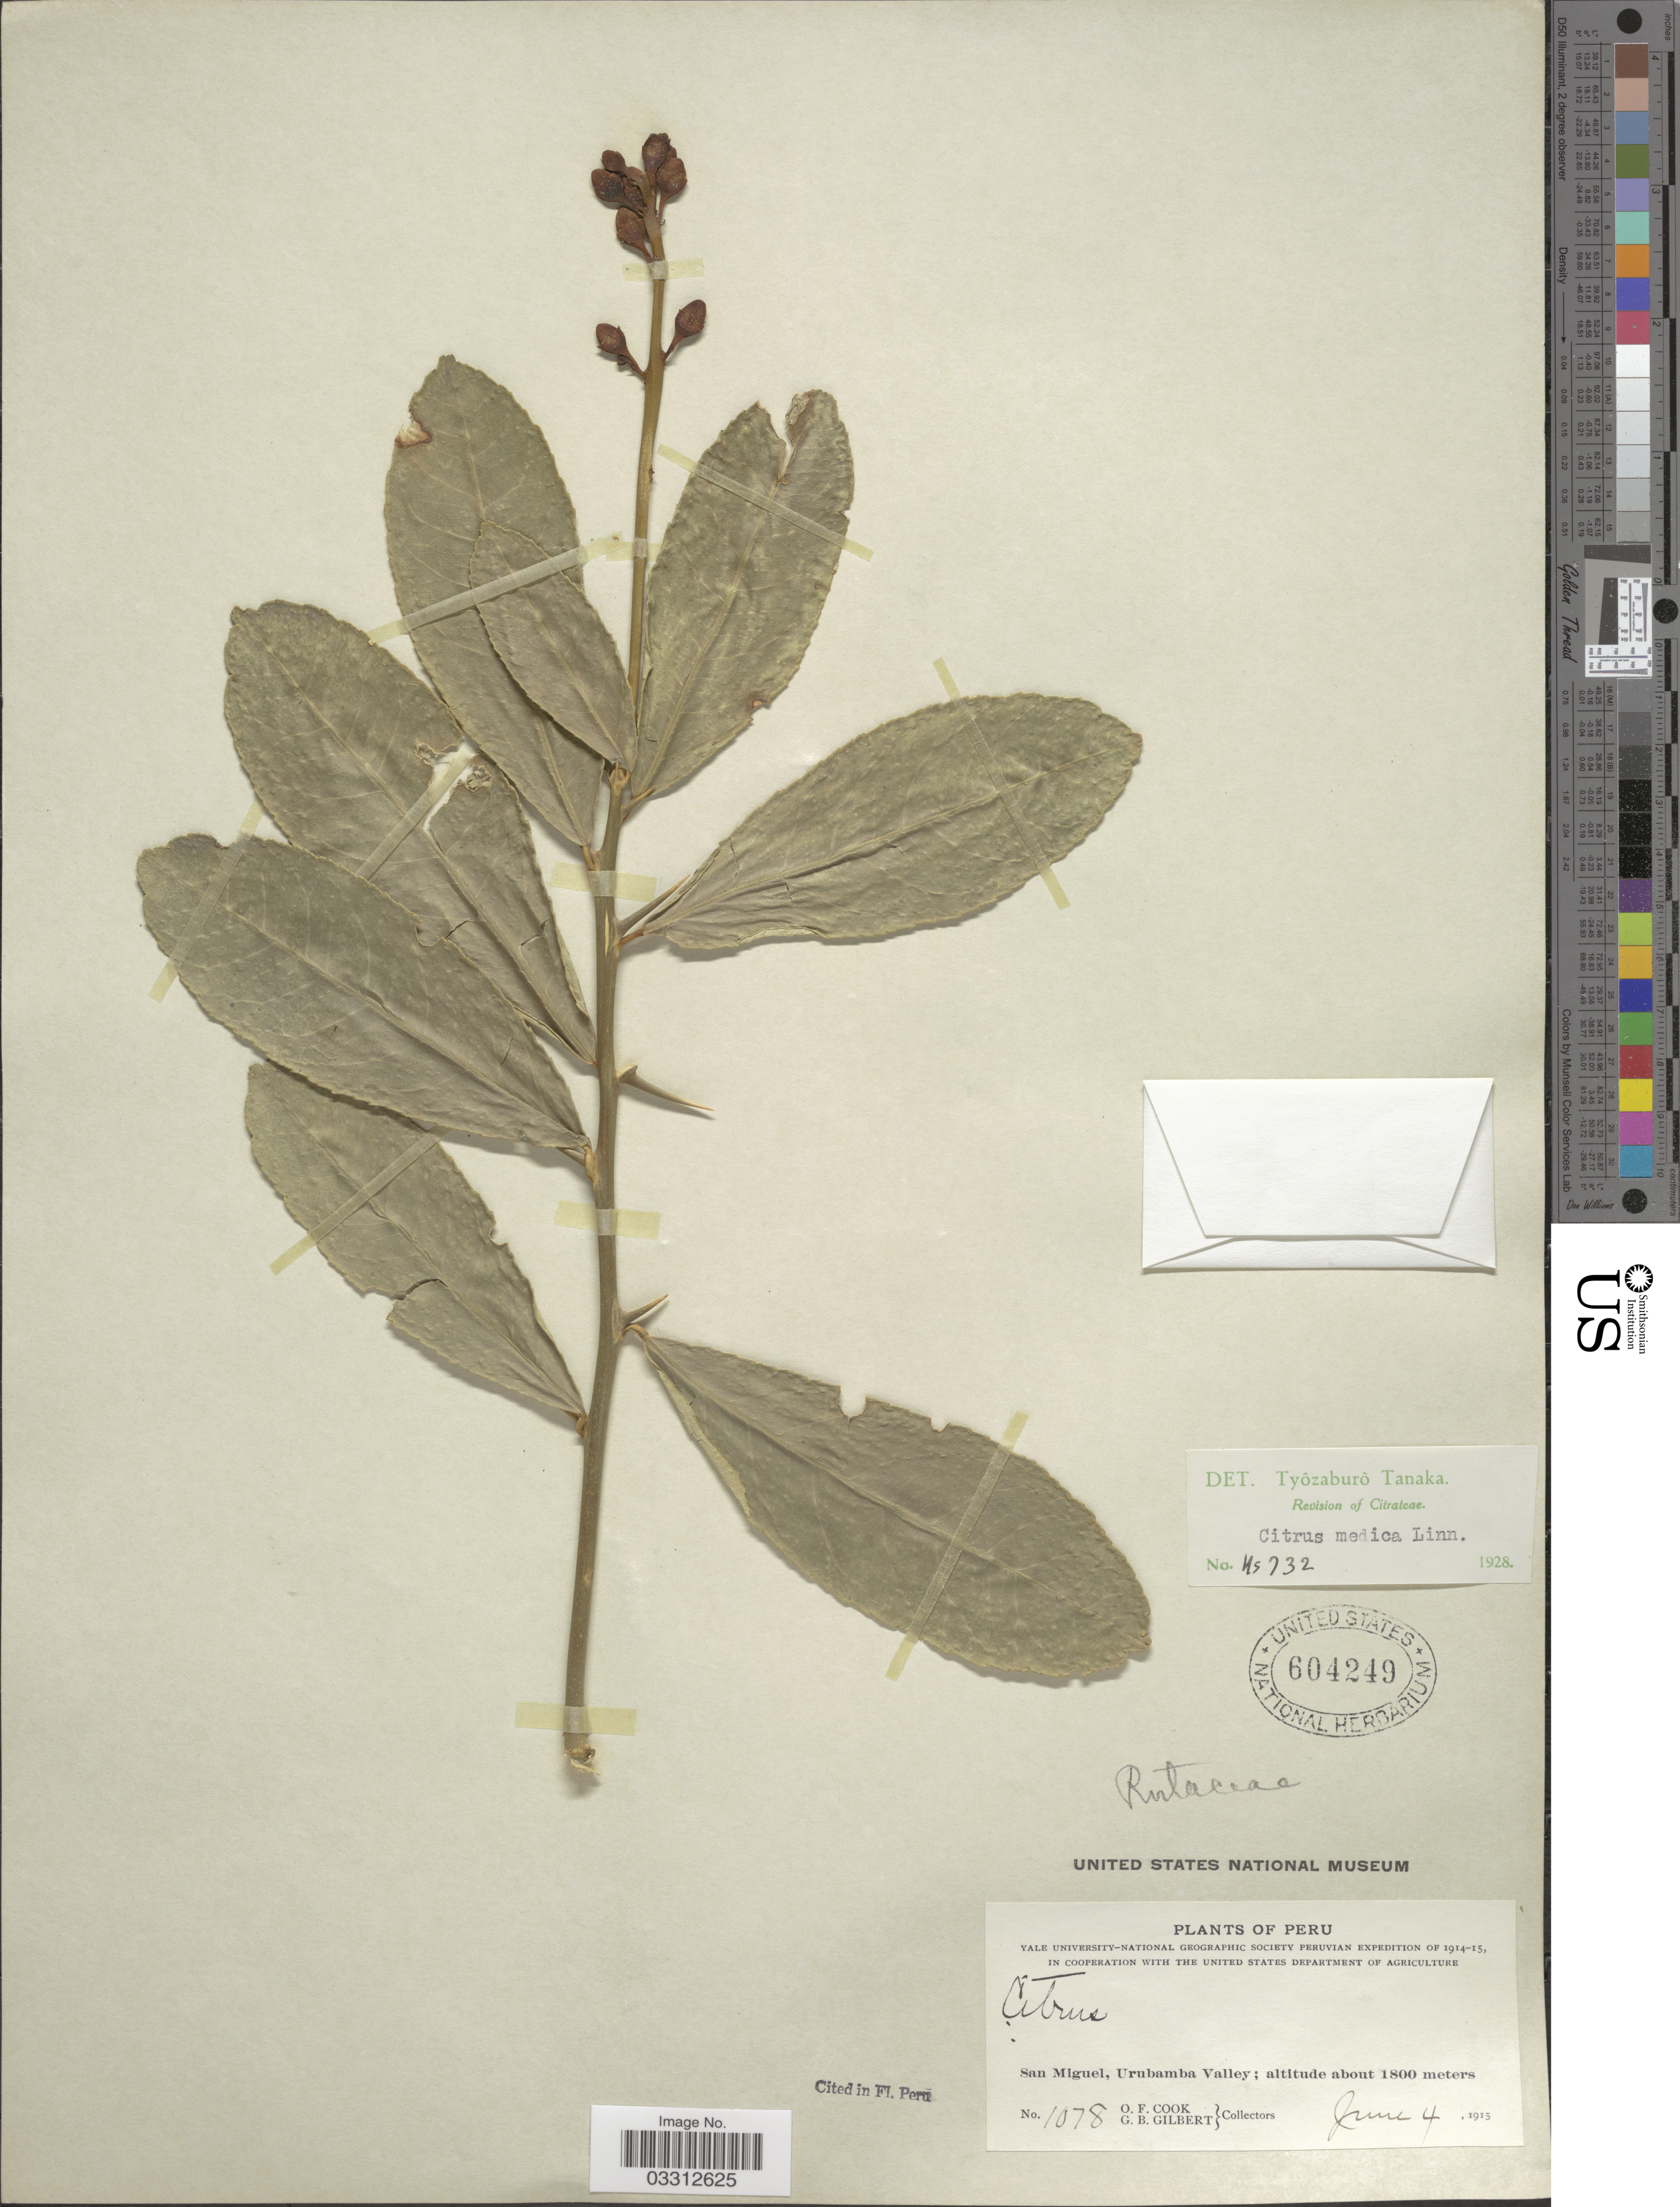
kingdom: Plantae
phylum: Tracheophyta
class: Magnoliopsida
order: Sapindales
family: Rutaceae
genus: Citrus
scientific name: Citrus medica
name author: L.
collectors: O. F. Cook & G. B. Gilbert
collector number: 1078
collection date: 1915-06-04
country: Peru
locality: San Miguel, Urubamba Valley.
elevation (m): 1800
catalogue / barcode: US 604249